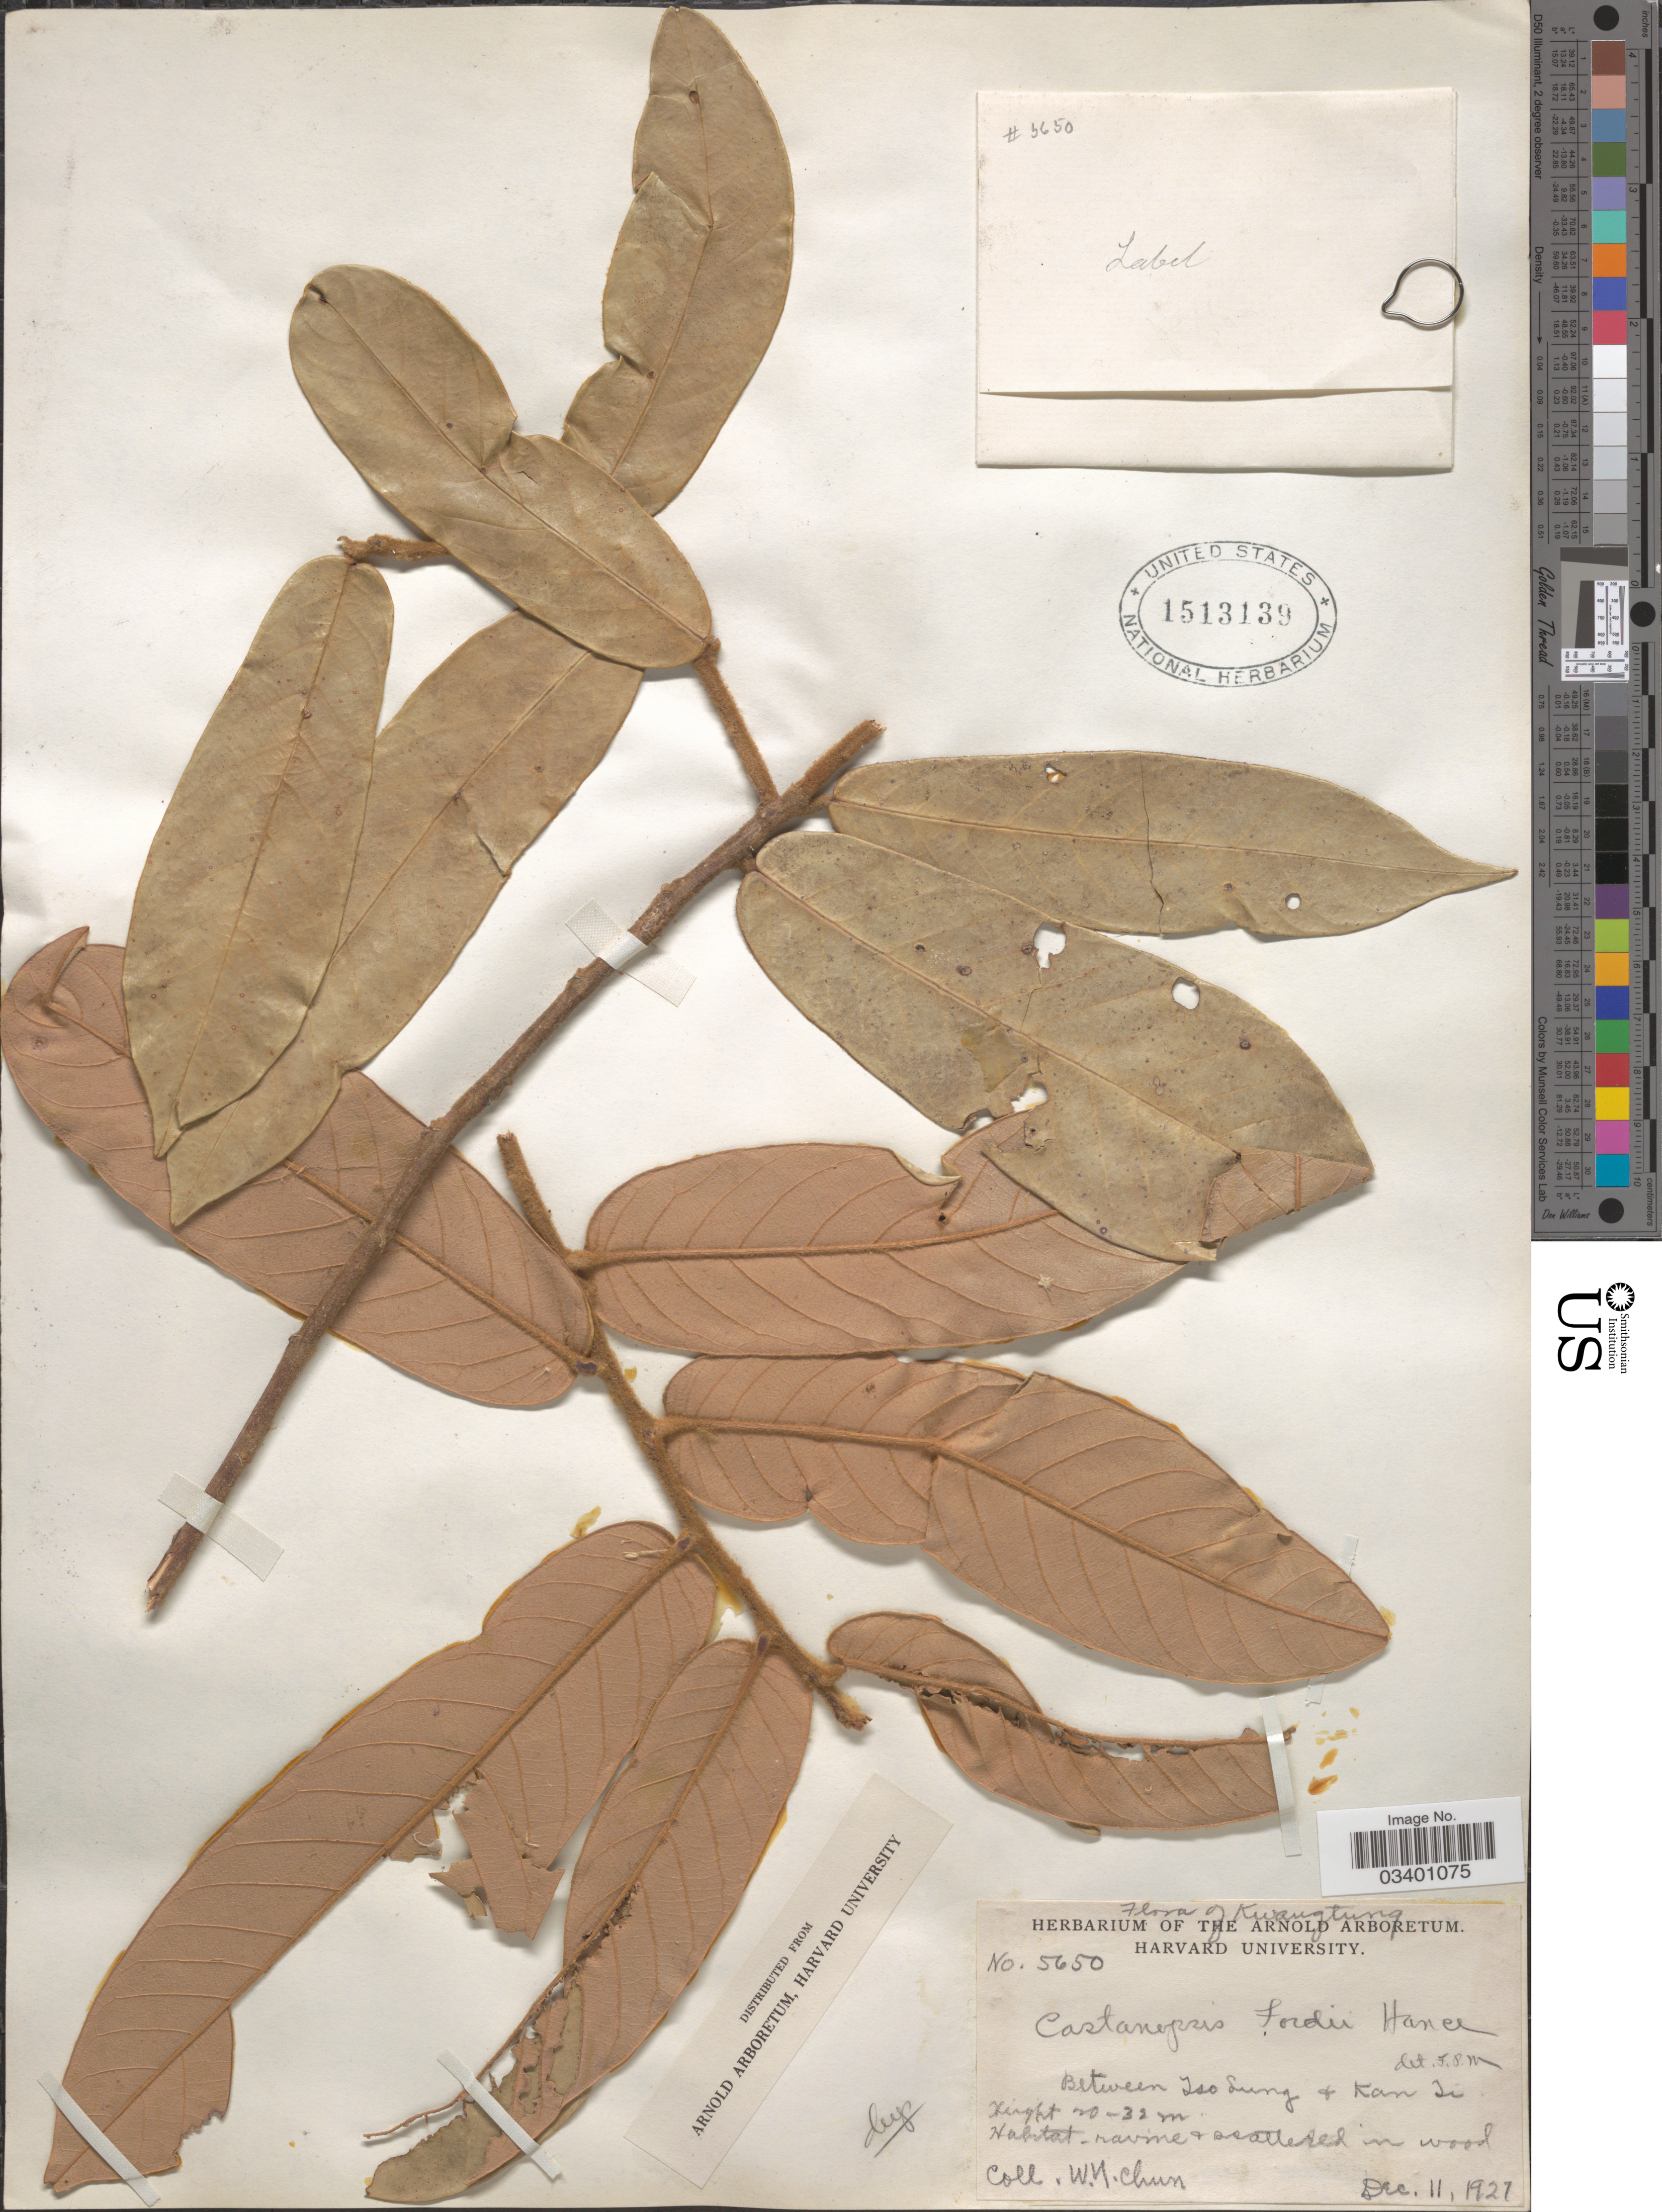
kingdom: Plantae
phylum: Tracheophyta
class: Magnoliopsida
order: Fagales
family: Fagaceae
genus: Castanopsis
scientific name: Castanopsis fordii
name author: Hance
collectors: W. Y. Chun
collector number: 5650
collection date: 1927-12-11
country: China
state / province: Guangdong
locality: Kwangtung. Between Tso Sung [interpreted] & Kan Ti.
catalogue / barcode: US 1513139